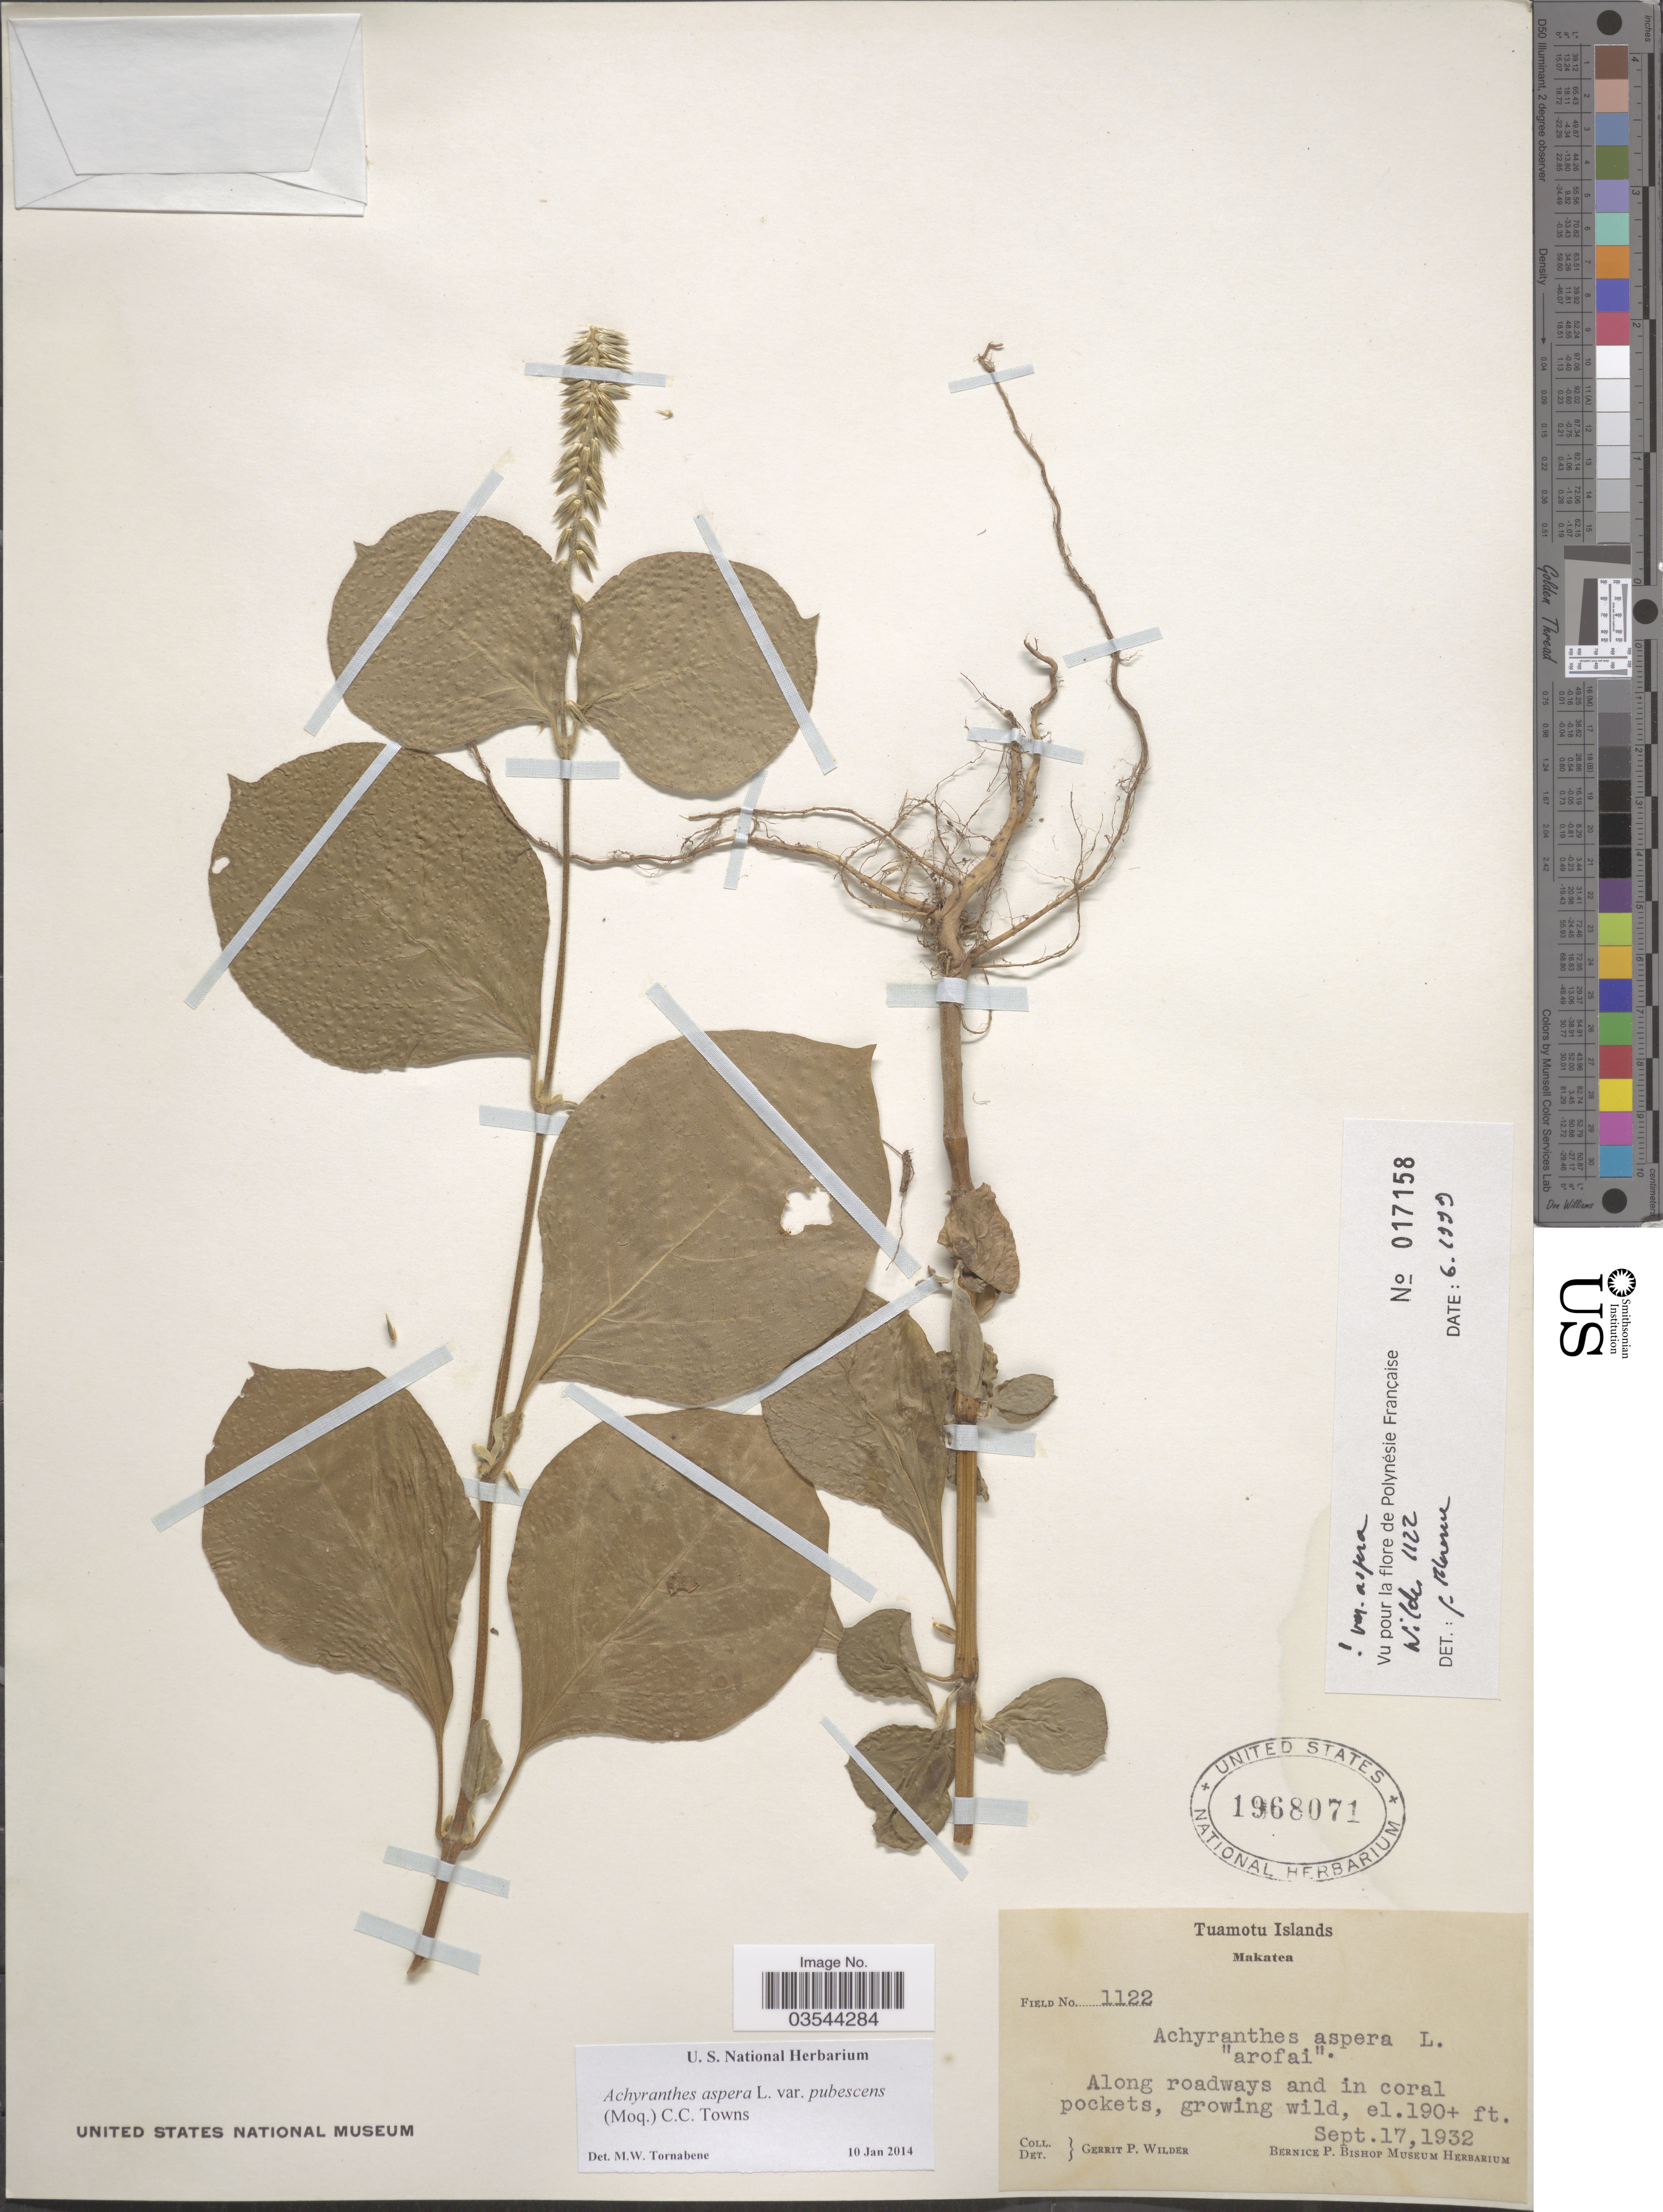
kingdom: Plantae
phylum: Tracheophyta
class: Magnoliopsida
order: Caryophyllales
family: Amaranthaceae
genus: Achyranthes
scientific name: Achyranthes aspera var. pubescens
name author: (Moq.) M. Gómez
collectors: G. Wilder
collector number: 1122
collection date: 1932-09-17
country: French Polynesia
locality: Tuamotu Islands, Makatea. Along roadways.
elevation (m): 58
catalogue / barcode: US 1968071